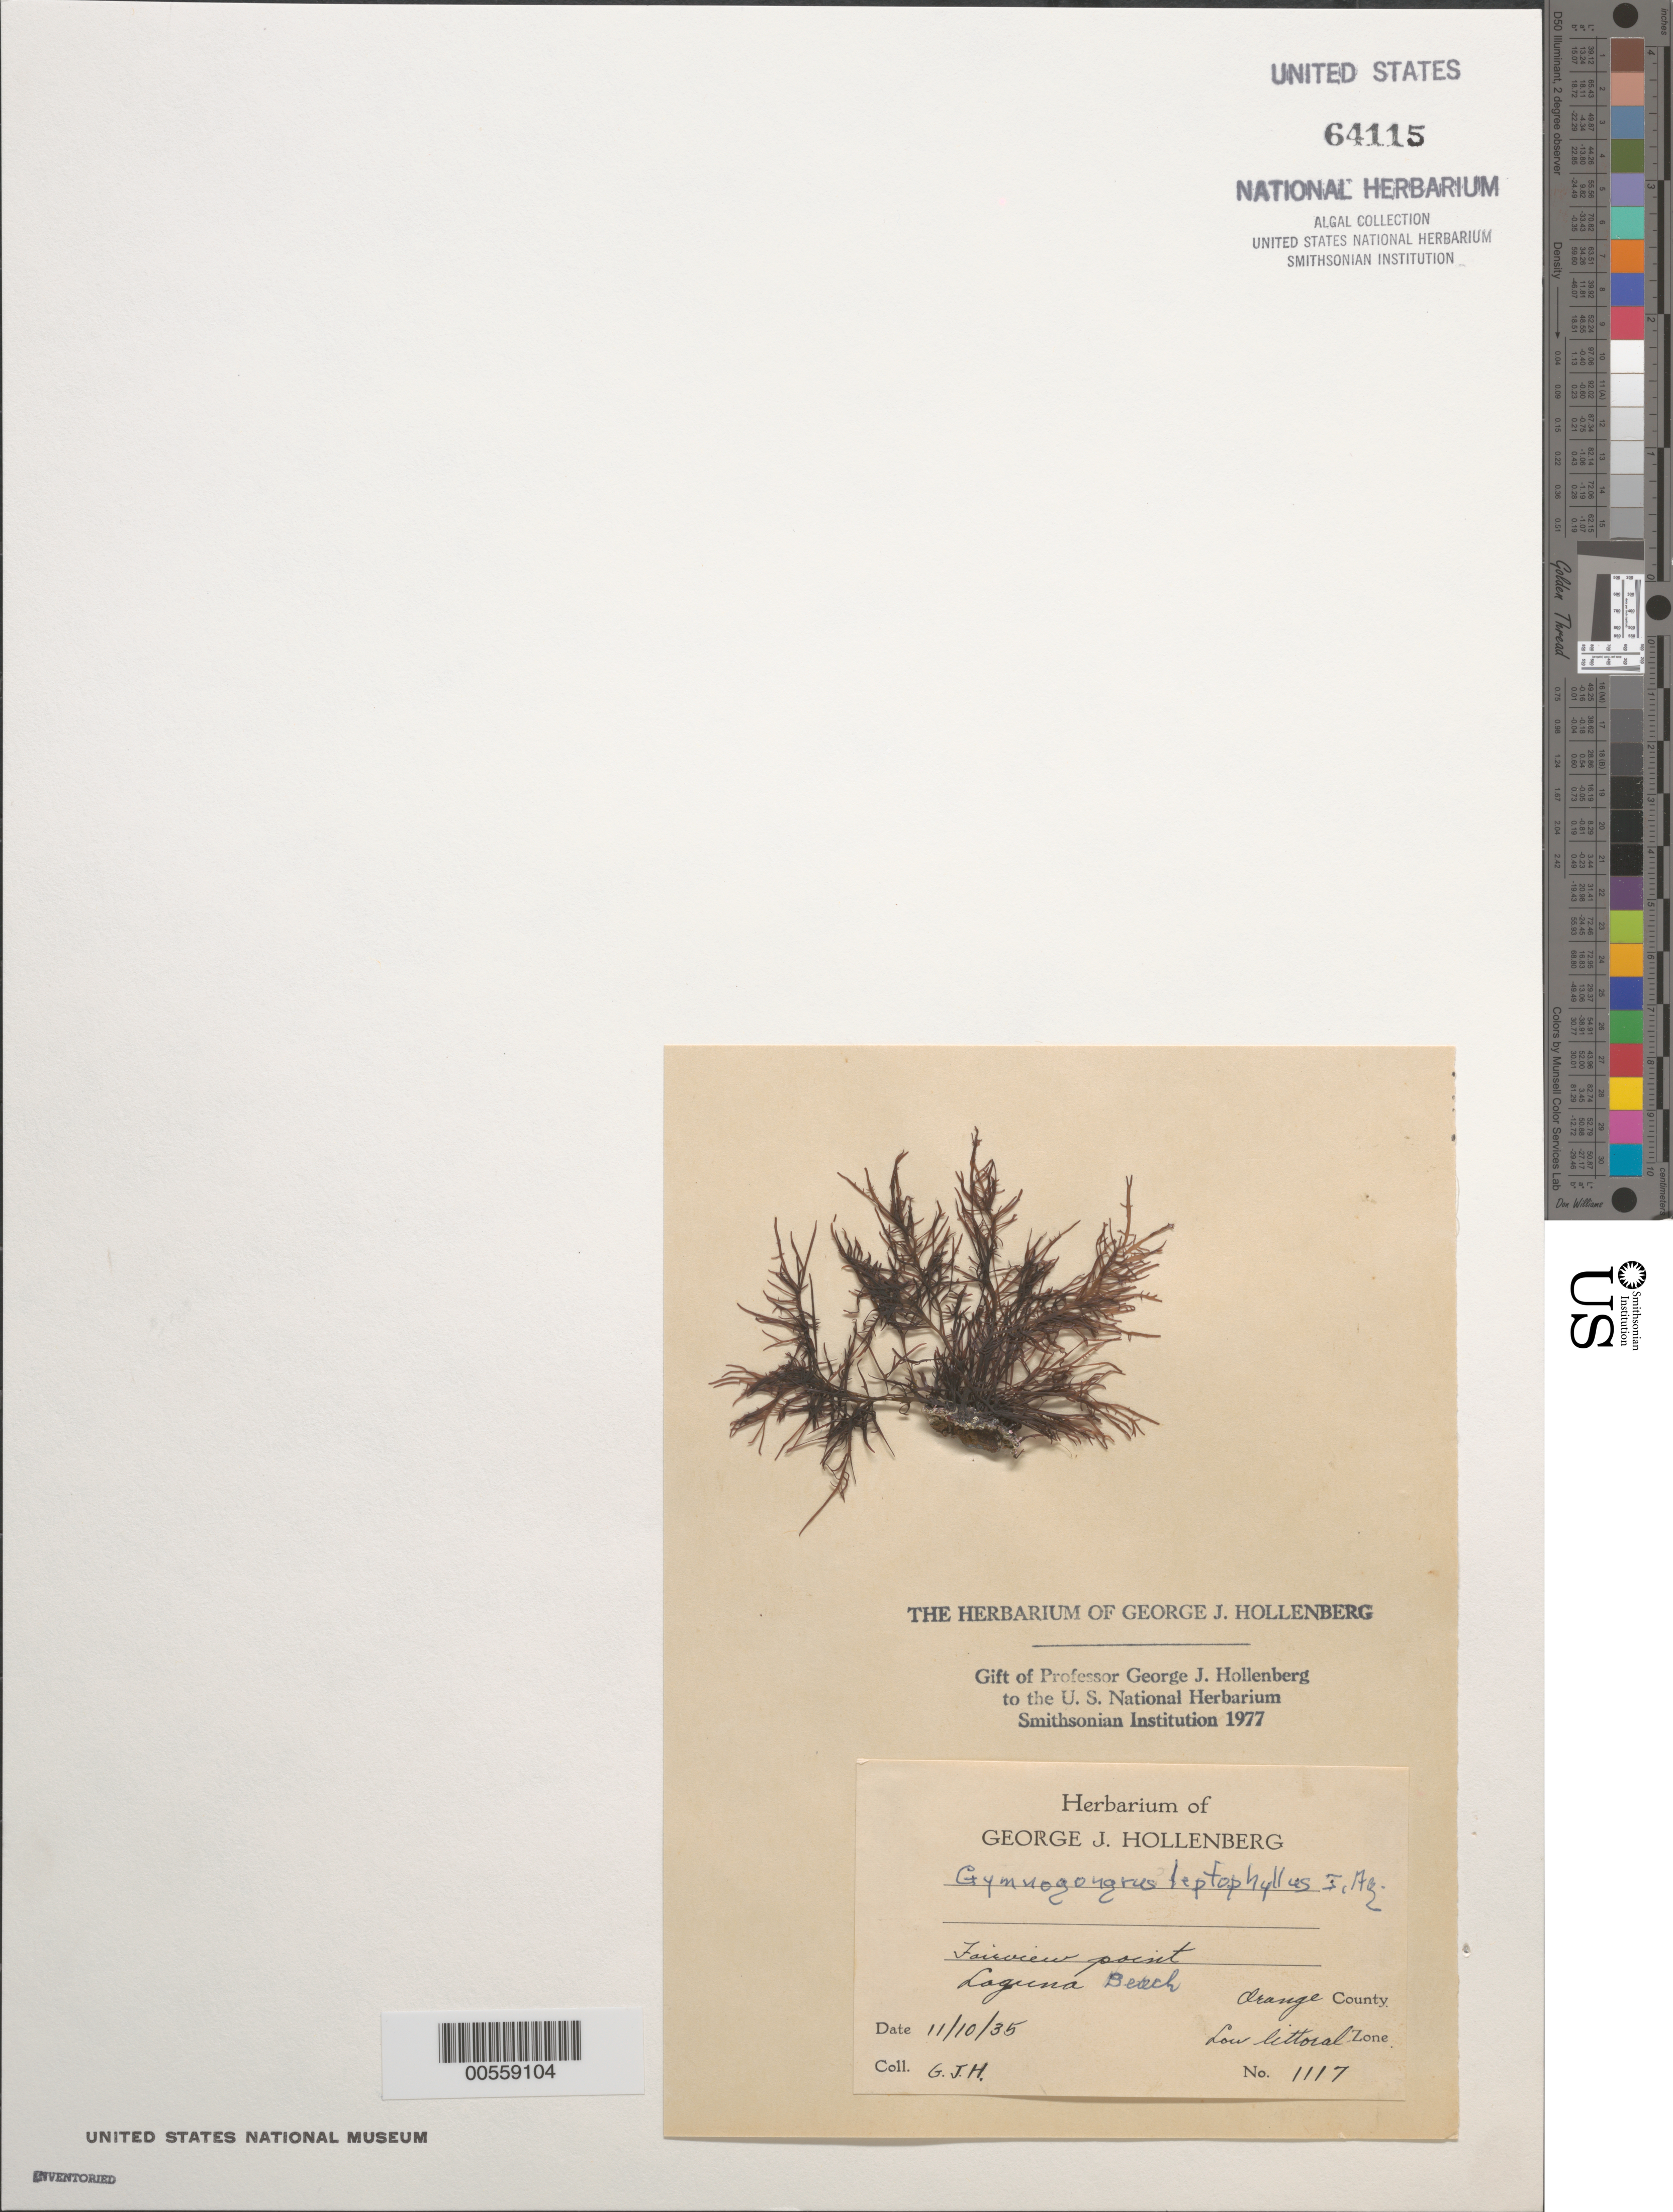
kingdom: Plantae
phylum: Rhodophyta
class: Florideophyceae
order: Gigartinales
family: Phyllophoraceae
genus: Besa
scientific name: Besa leptophylla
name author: (J. Agardh) M.S.Calderon & K.A. Miller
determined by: Algae name updating Project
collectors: G. Hollenberg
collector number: GJH 1117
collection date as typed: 10 Nov 1935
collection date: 1935-11-10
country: United States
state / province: California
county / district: Orange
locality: Fairview Point, Laguna Beach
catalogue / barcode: US 64115